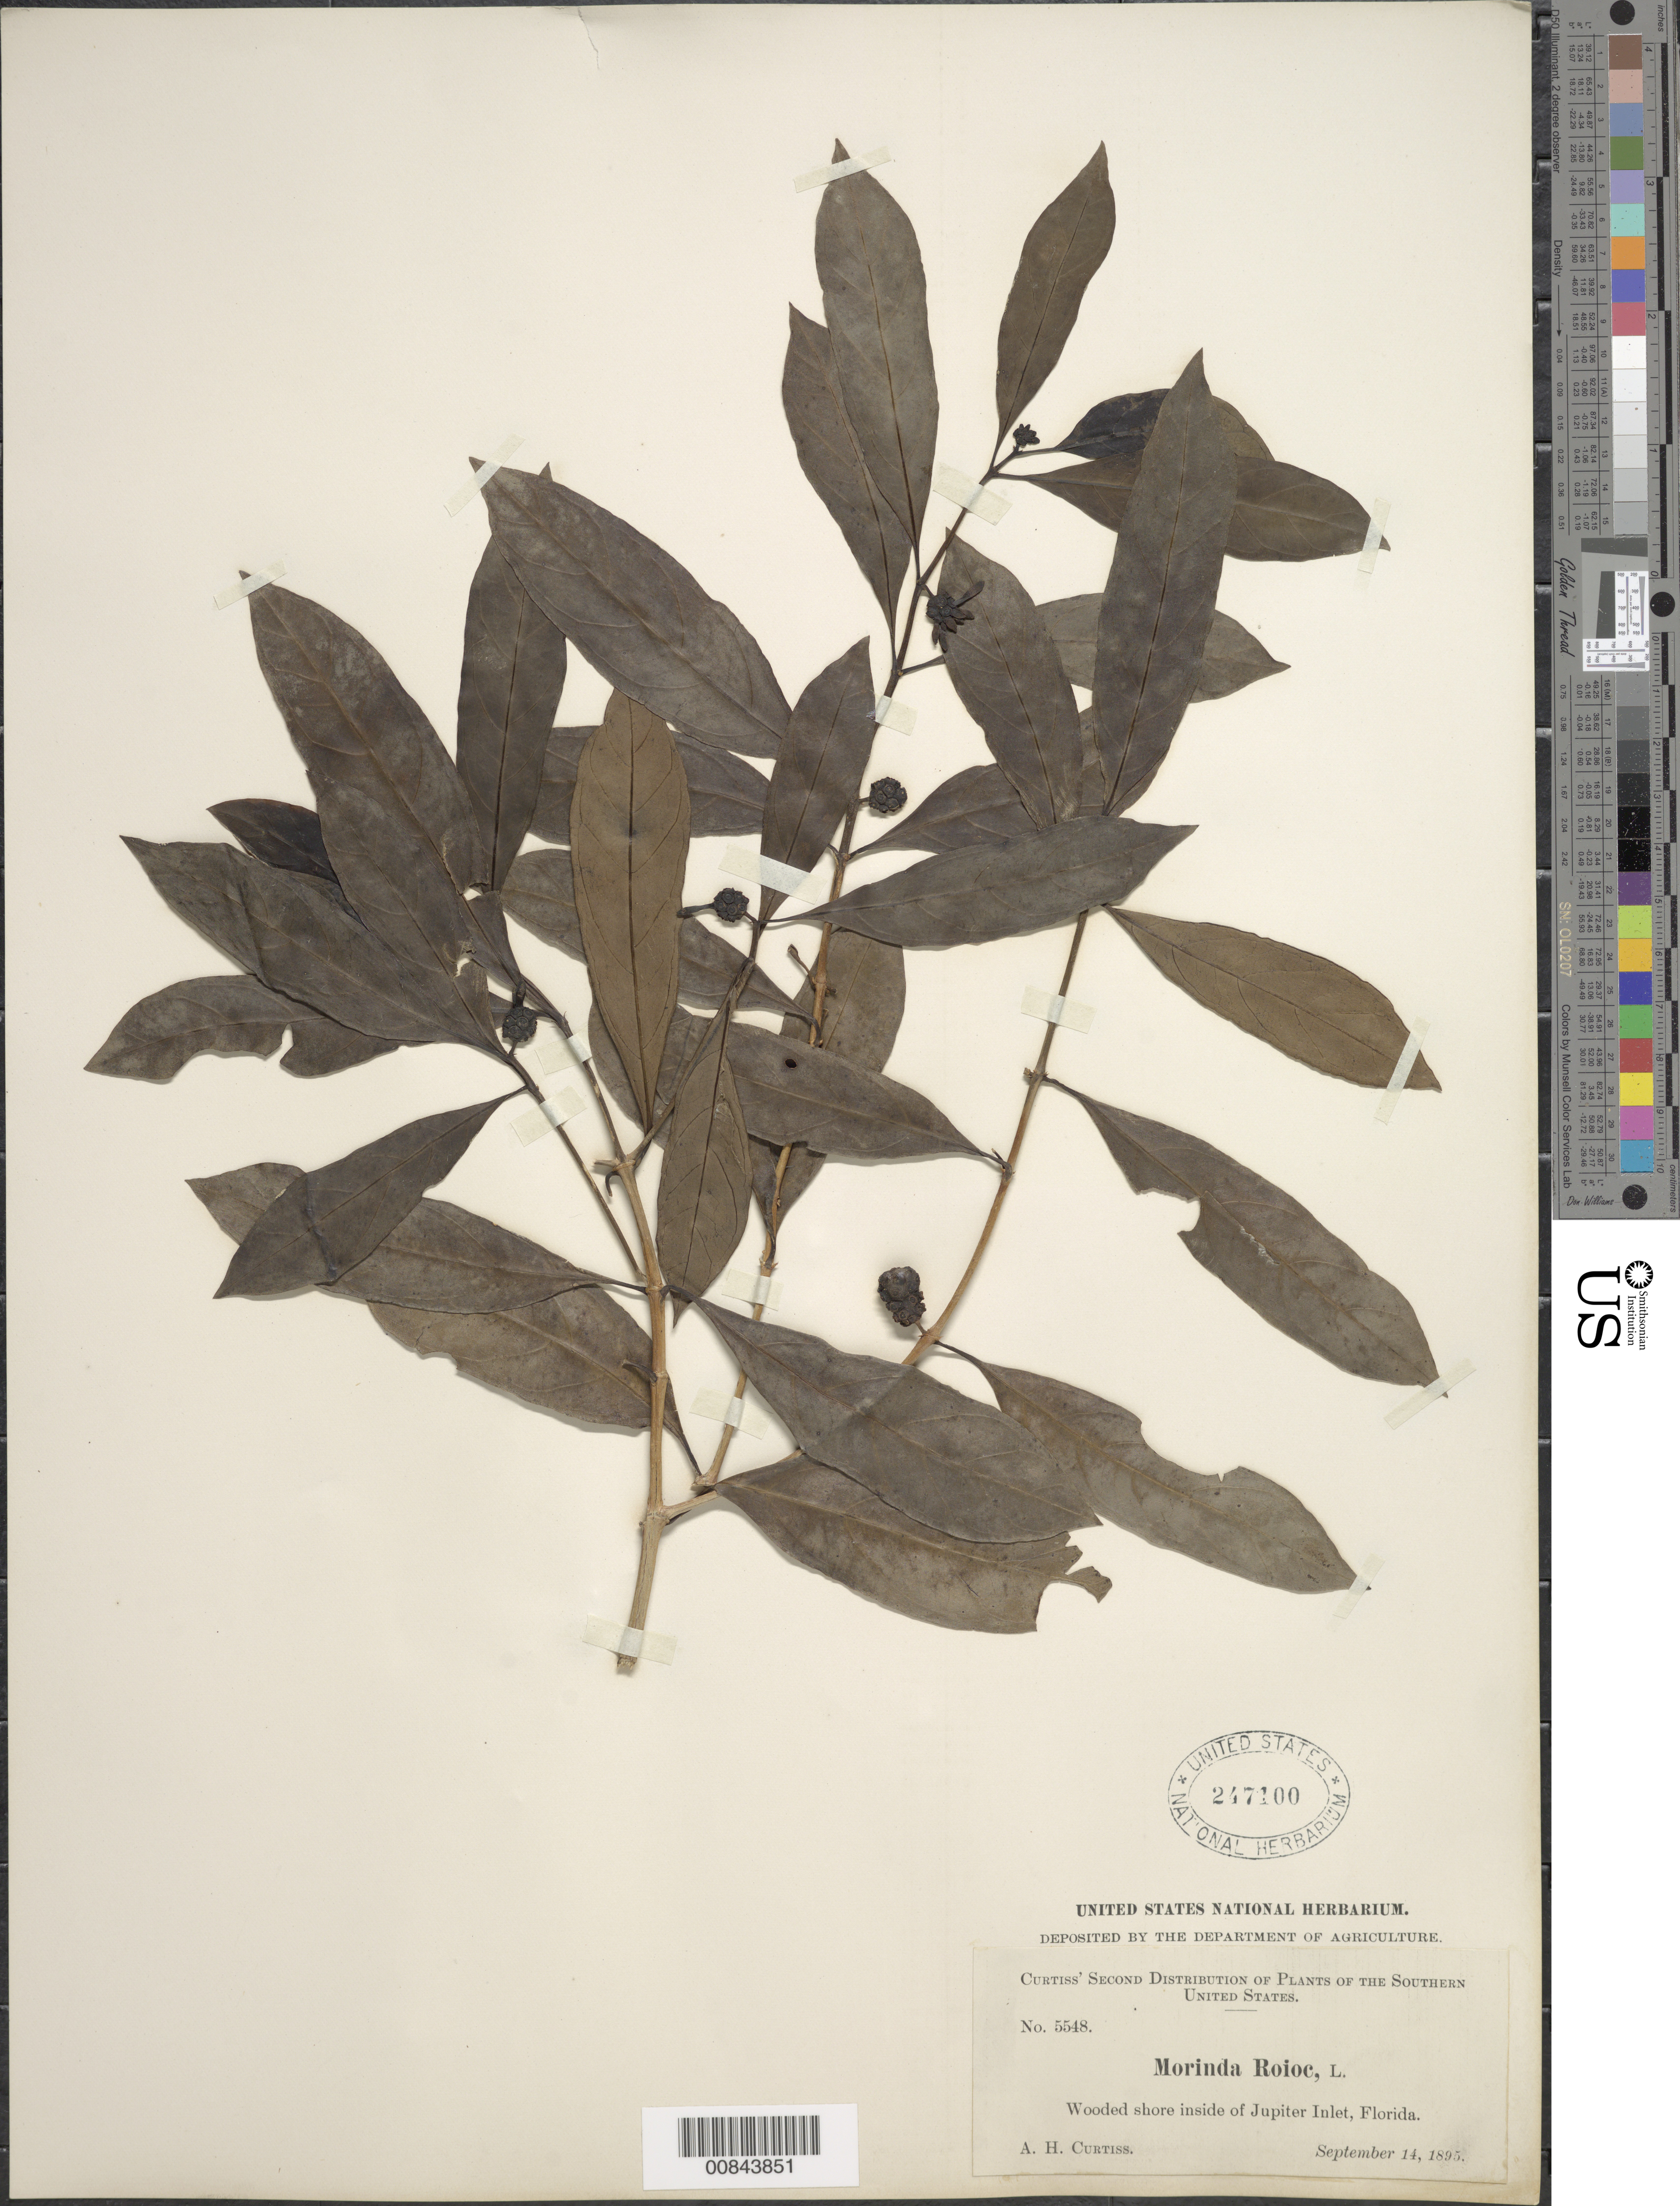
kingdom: Plantae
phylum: Tracheophyta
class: Magnoliopsida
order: Gentianales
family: Rubiaceae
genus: Morinda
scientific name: Morinda royoc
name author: L.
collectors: A. H. Curtiss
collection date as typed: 14 Sep 1895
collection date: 1895-09-14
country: United States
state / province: Florida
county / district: Brevard County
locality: Jupiter Inlet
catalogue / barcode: US 247100